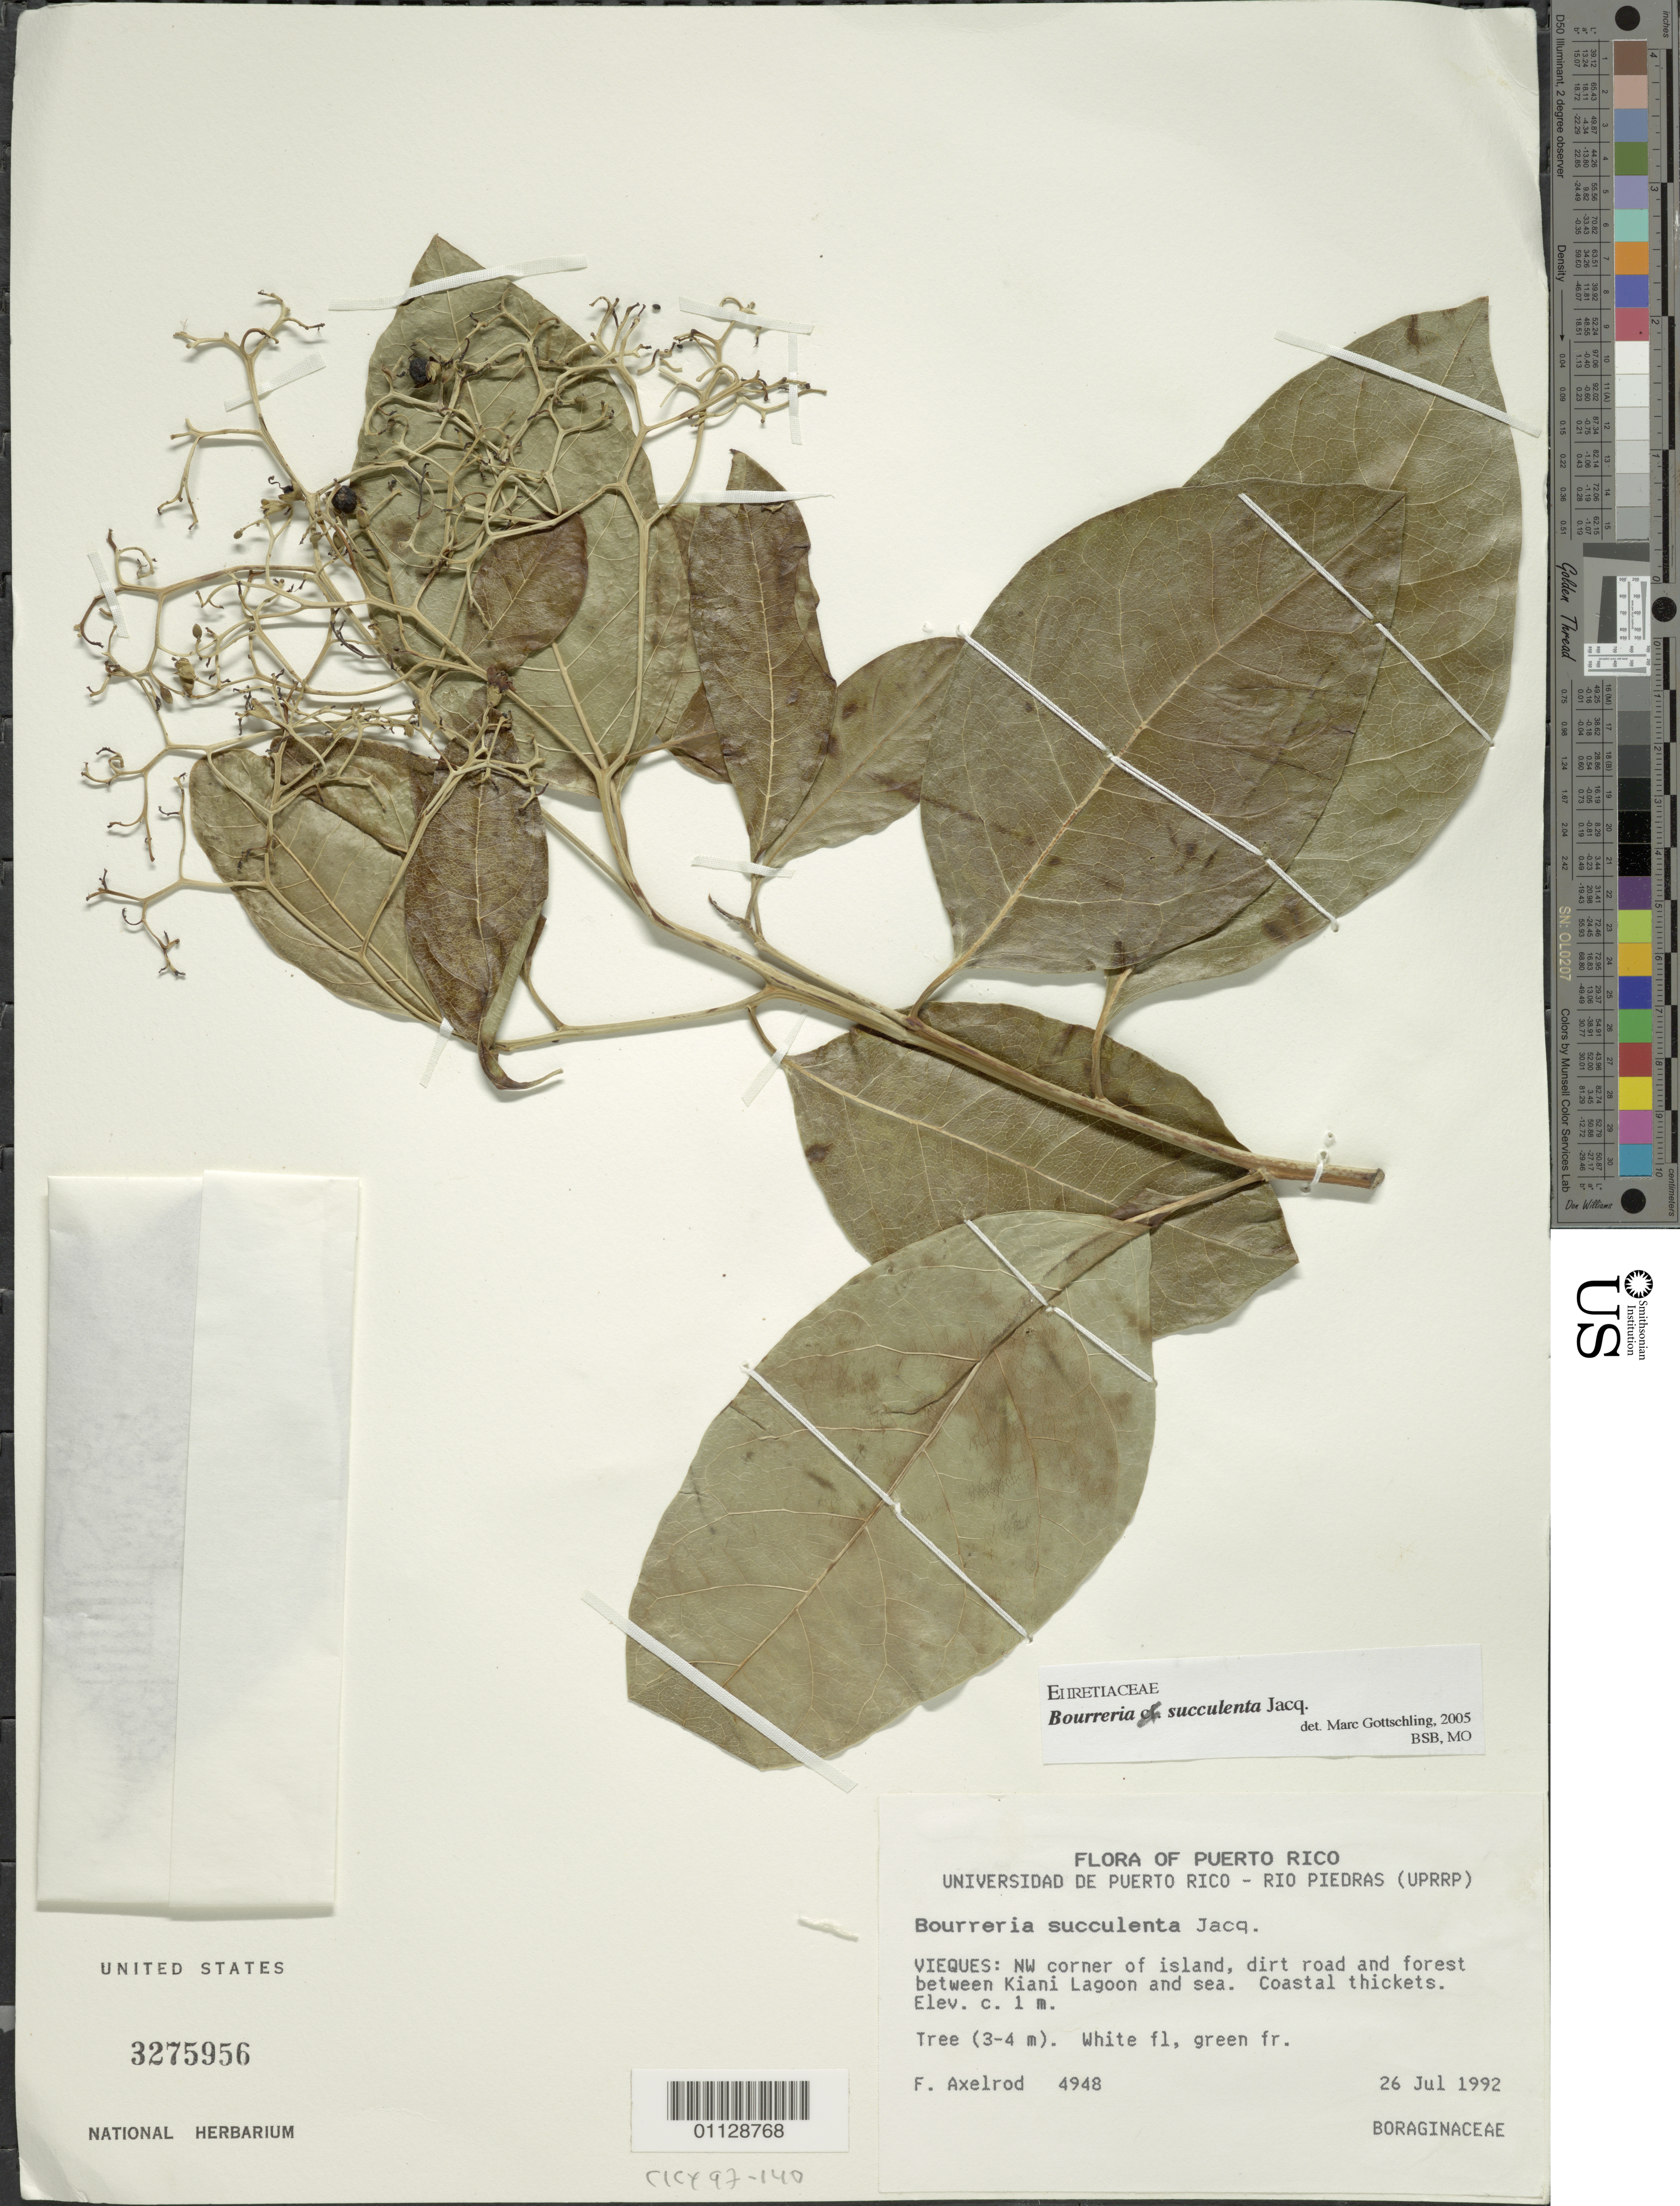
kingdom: Plantae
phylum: Tracheophyta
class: Magnoliopsida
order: Boraginales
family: Ehretiaceae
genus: Bourreria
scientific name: Bourreria succulenta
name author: Jacq.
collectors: F. S. Axelrod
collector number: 4948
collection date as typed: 26 Jul 1992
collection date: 1992-07-26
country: Puerto Rico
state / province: Vieques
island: Vieques I.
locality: Coastal Thicket; NW Corner of the Island, dirt road and forest between Kaini Lagoon and Sea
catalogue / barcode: US 3275956